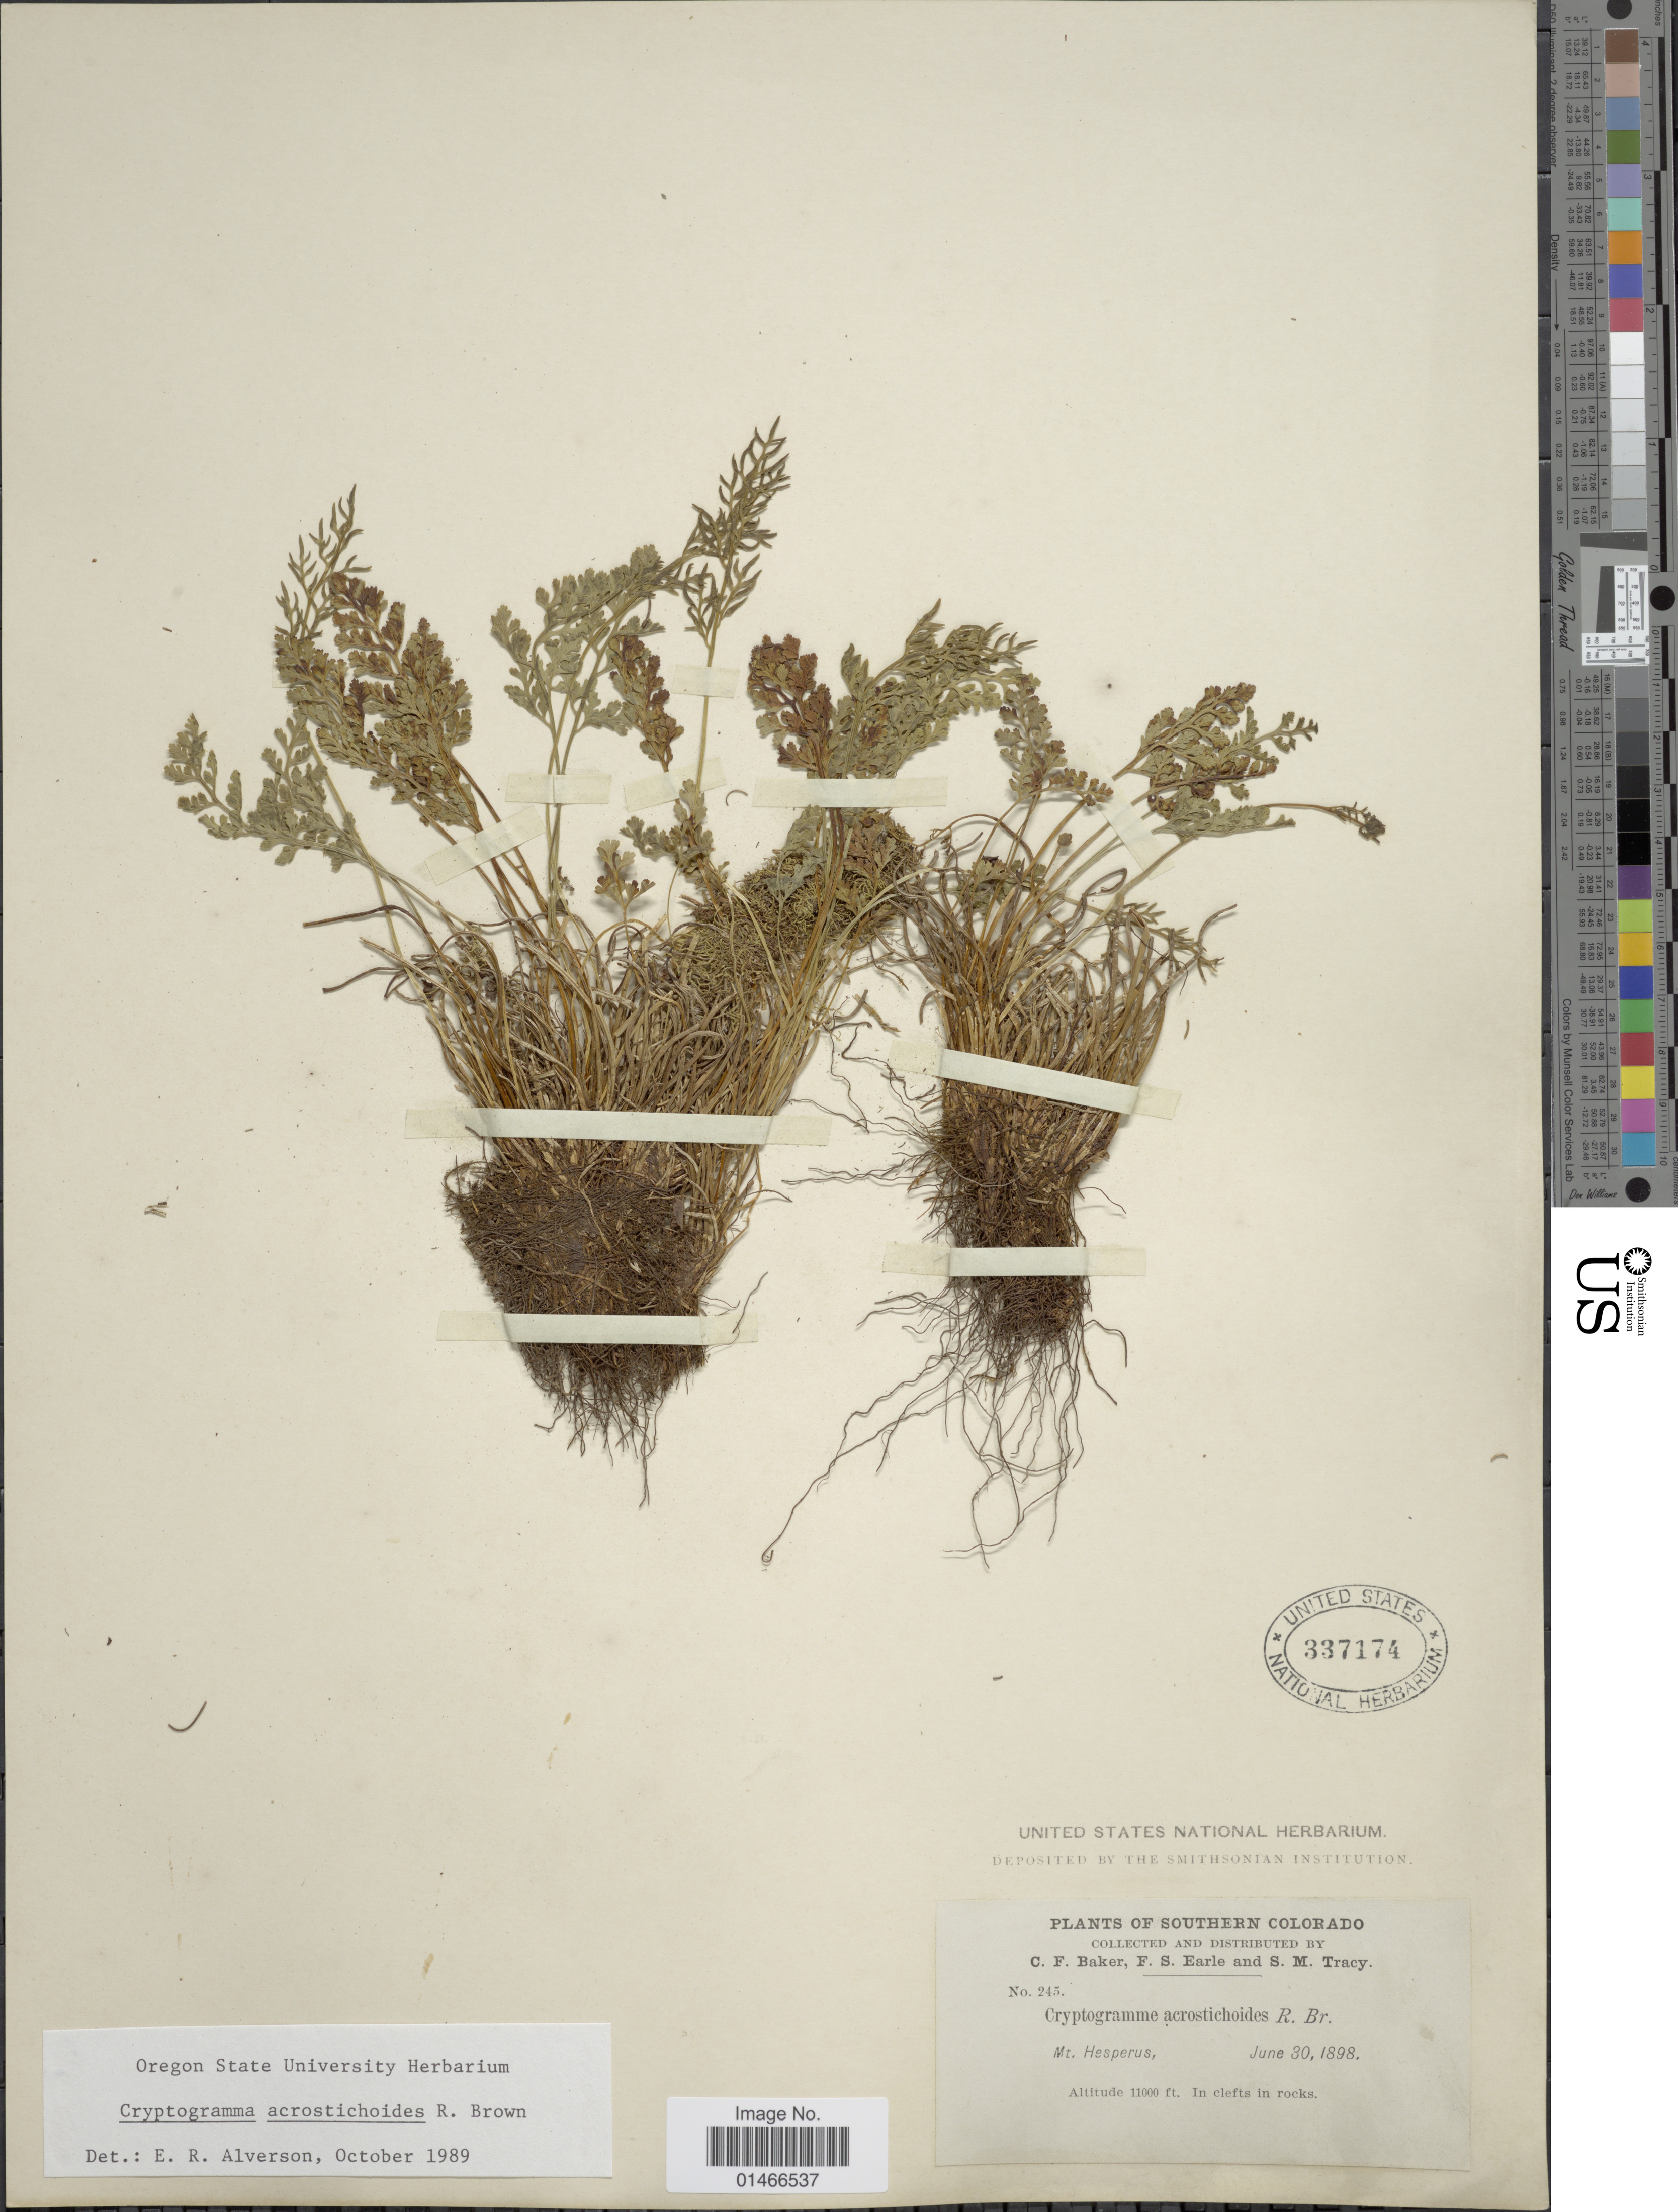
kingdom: Plantae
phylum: Tracheophyta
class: Polypodiopsida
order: Polypodiales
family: Pteridaceae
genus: Cryptogramma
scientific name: Cryptogramma acrostichoides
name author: R. Br.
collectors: C. F. Baker, F. S. Earle & S. Stracy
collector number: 245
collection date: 1898-06-30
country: United States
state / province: Colorado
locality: Southern Colorado. Mt. Hesperus.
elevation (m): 3353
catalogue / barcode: US 337174